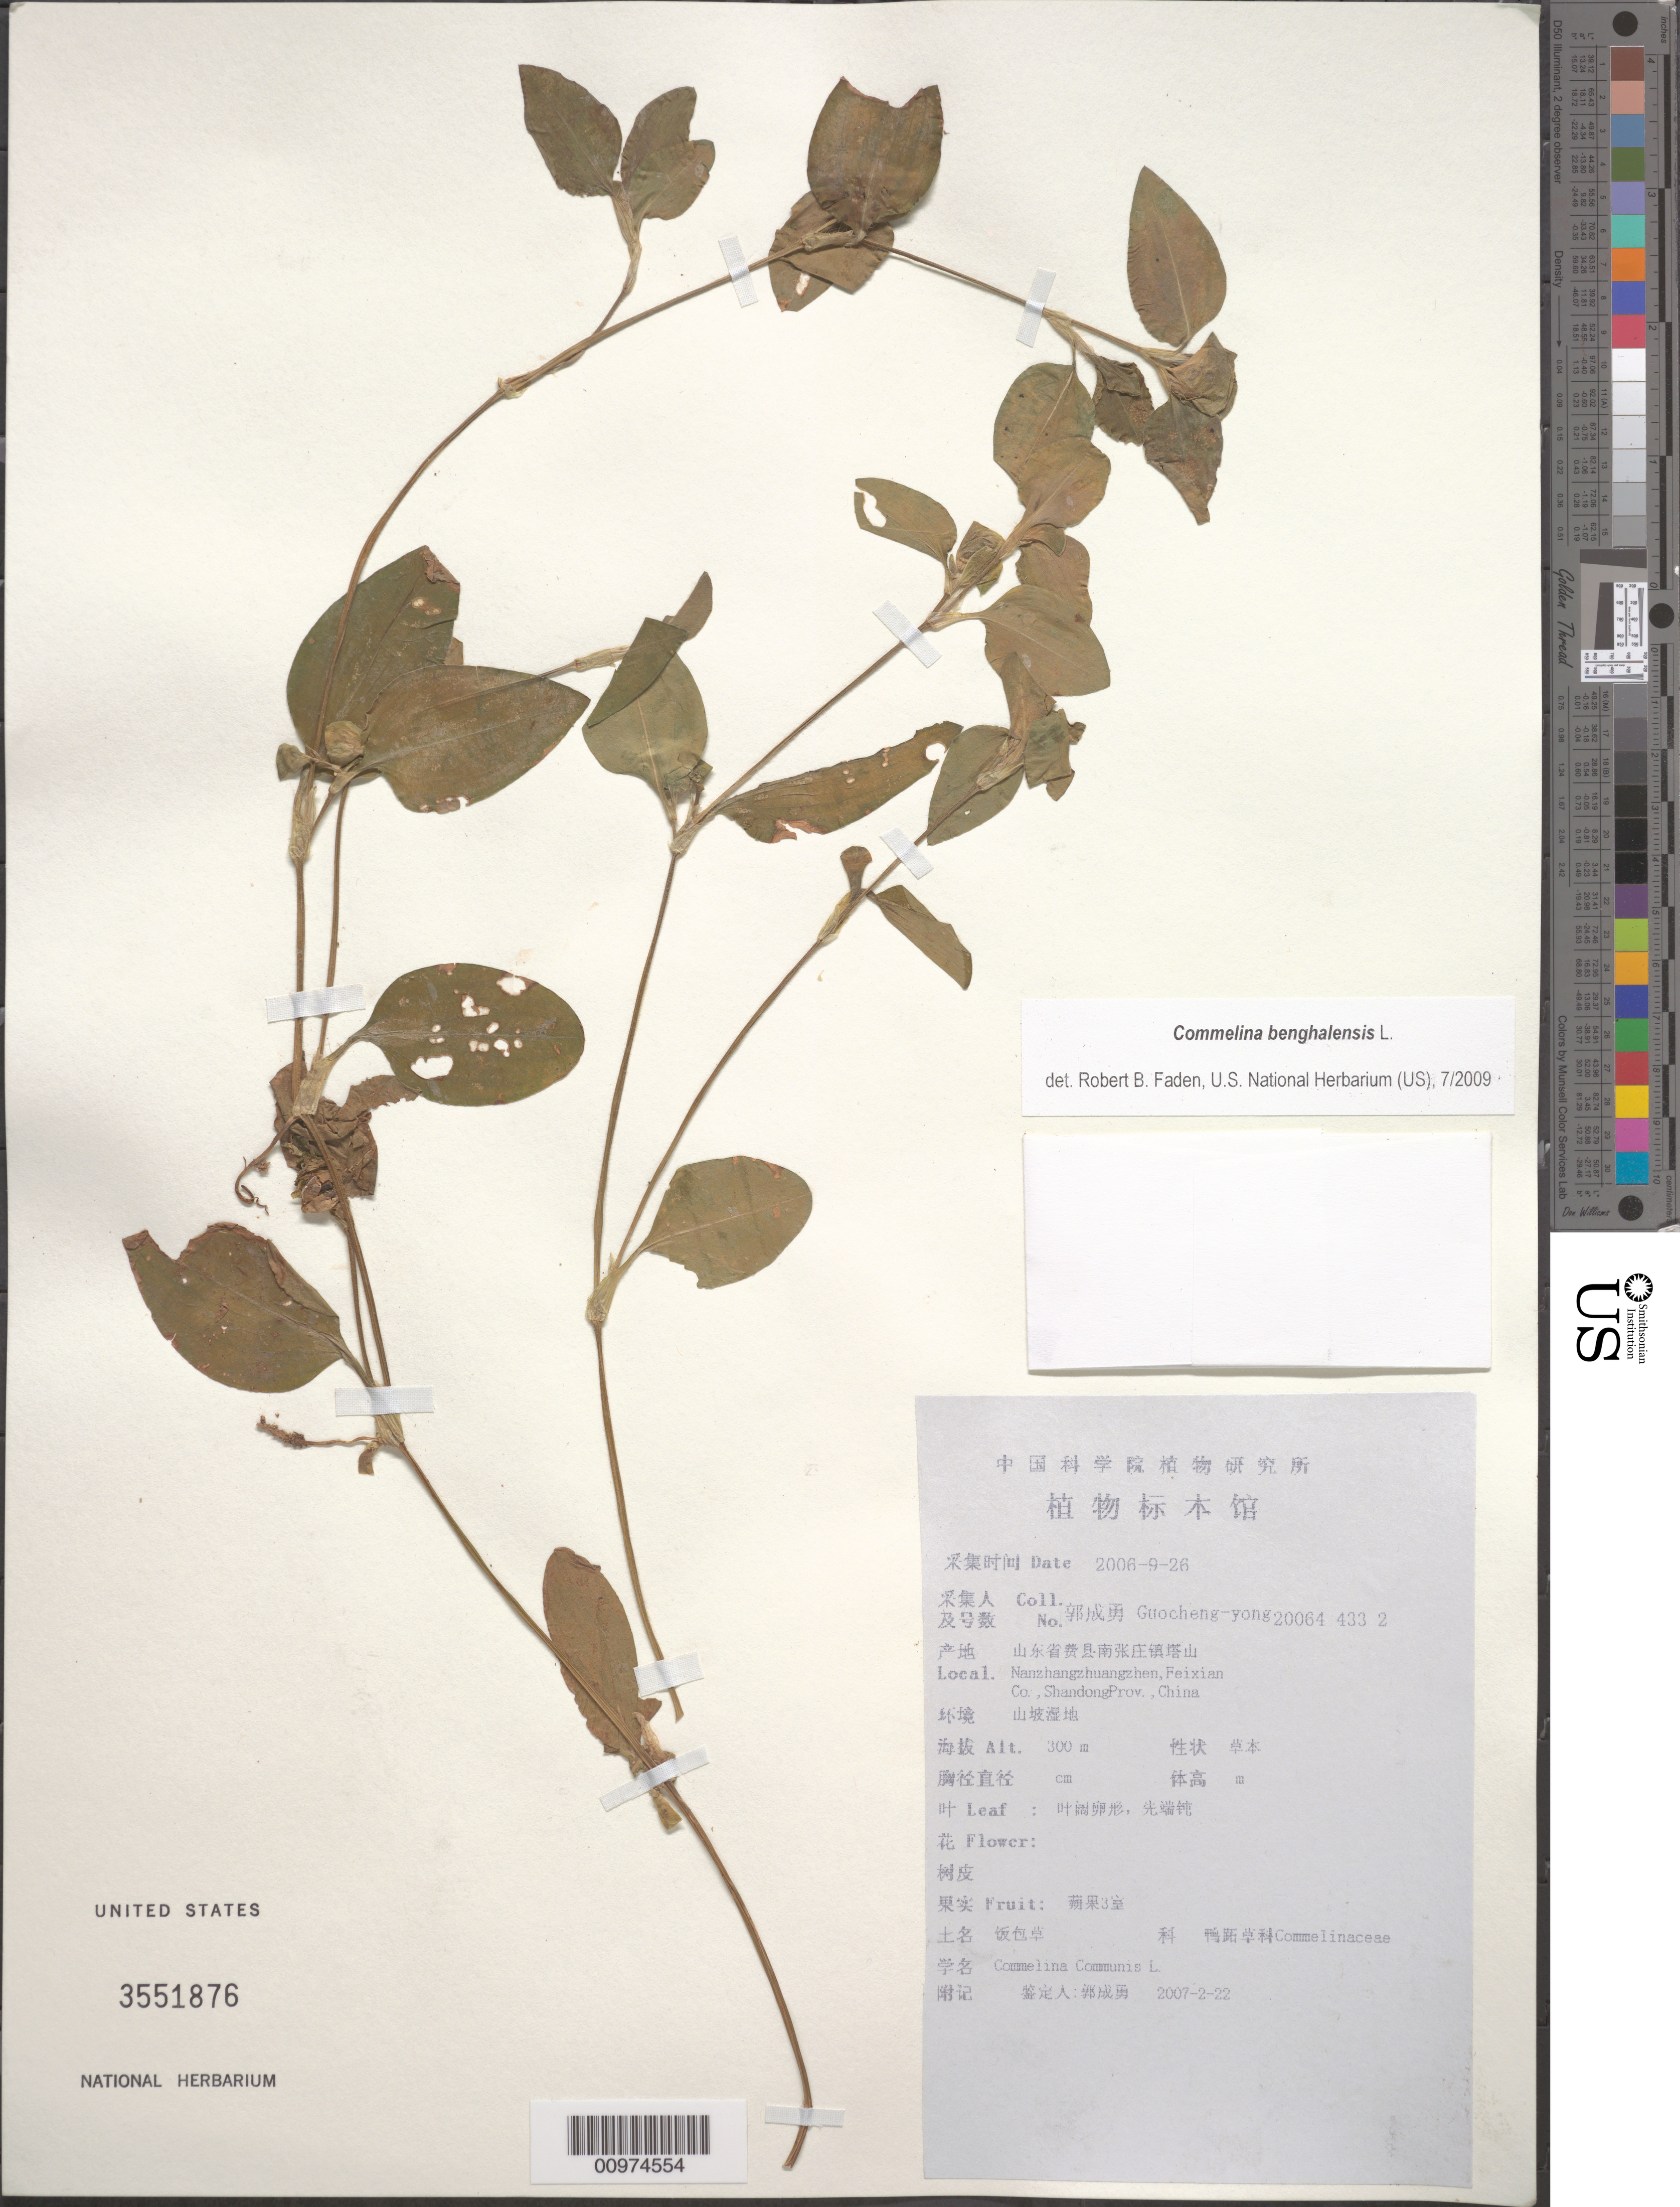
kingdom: Plantae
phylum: Tracheophyta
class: Liliopsida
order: Commelinales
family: Commelinaceae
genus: Commelina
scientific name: Commelina benghalensis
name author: L.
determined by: Faden, Robert B., (US), Smithsonian Institution - National Museum of Natural History (UNITED STATES)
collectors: Guo cheng-yong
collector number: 20064-433-2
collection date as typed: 26 Sep 2006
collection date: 2006-09-26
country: China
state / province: Shandong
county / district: Feixian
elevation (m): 300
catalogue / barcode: US 3551876